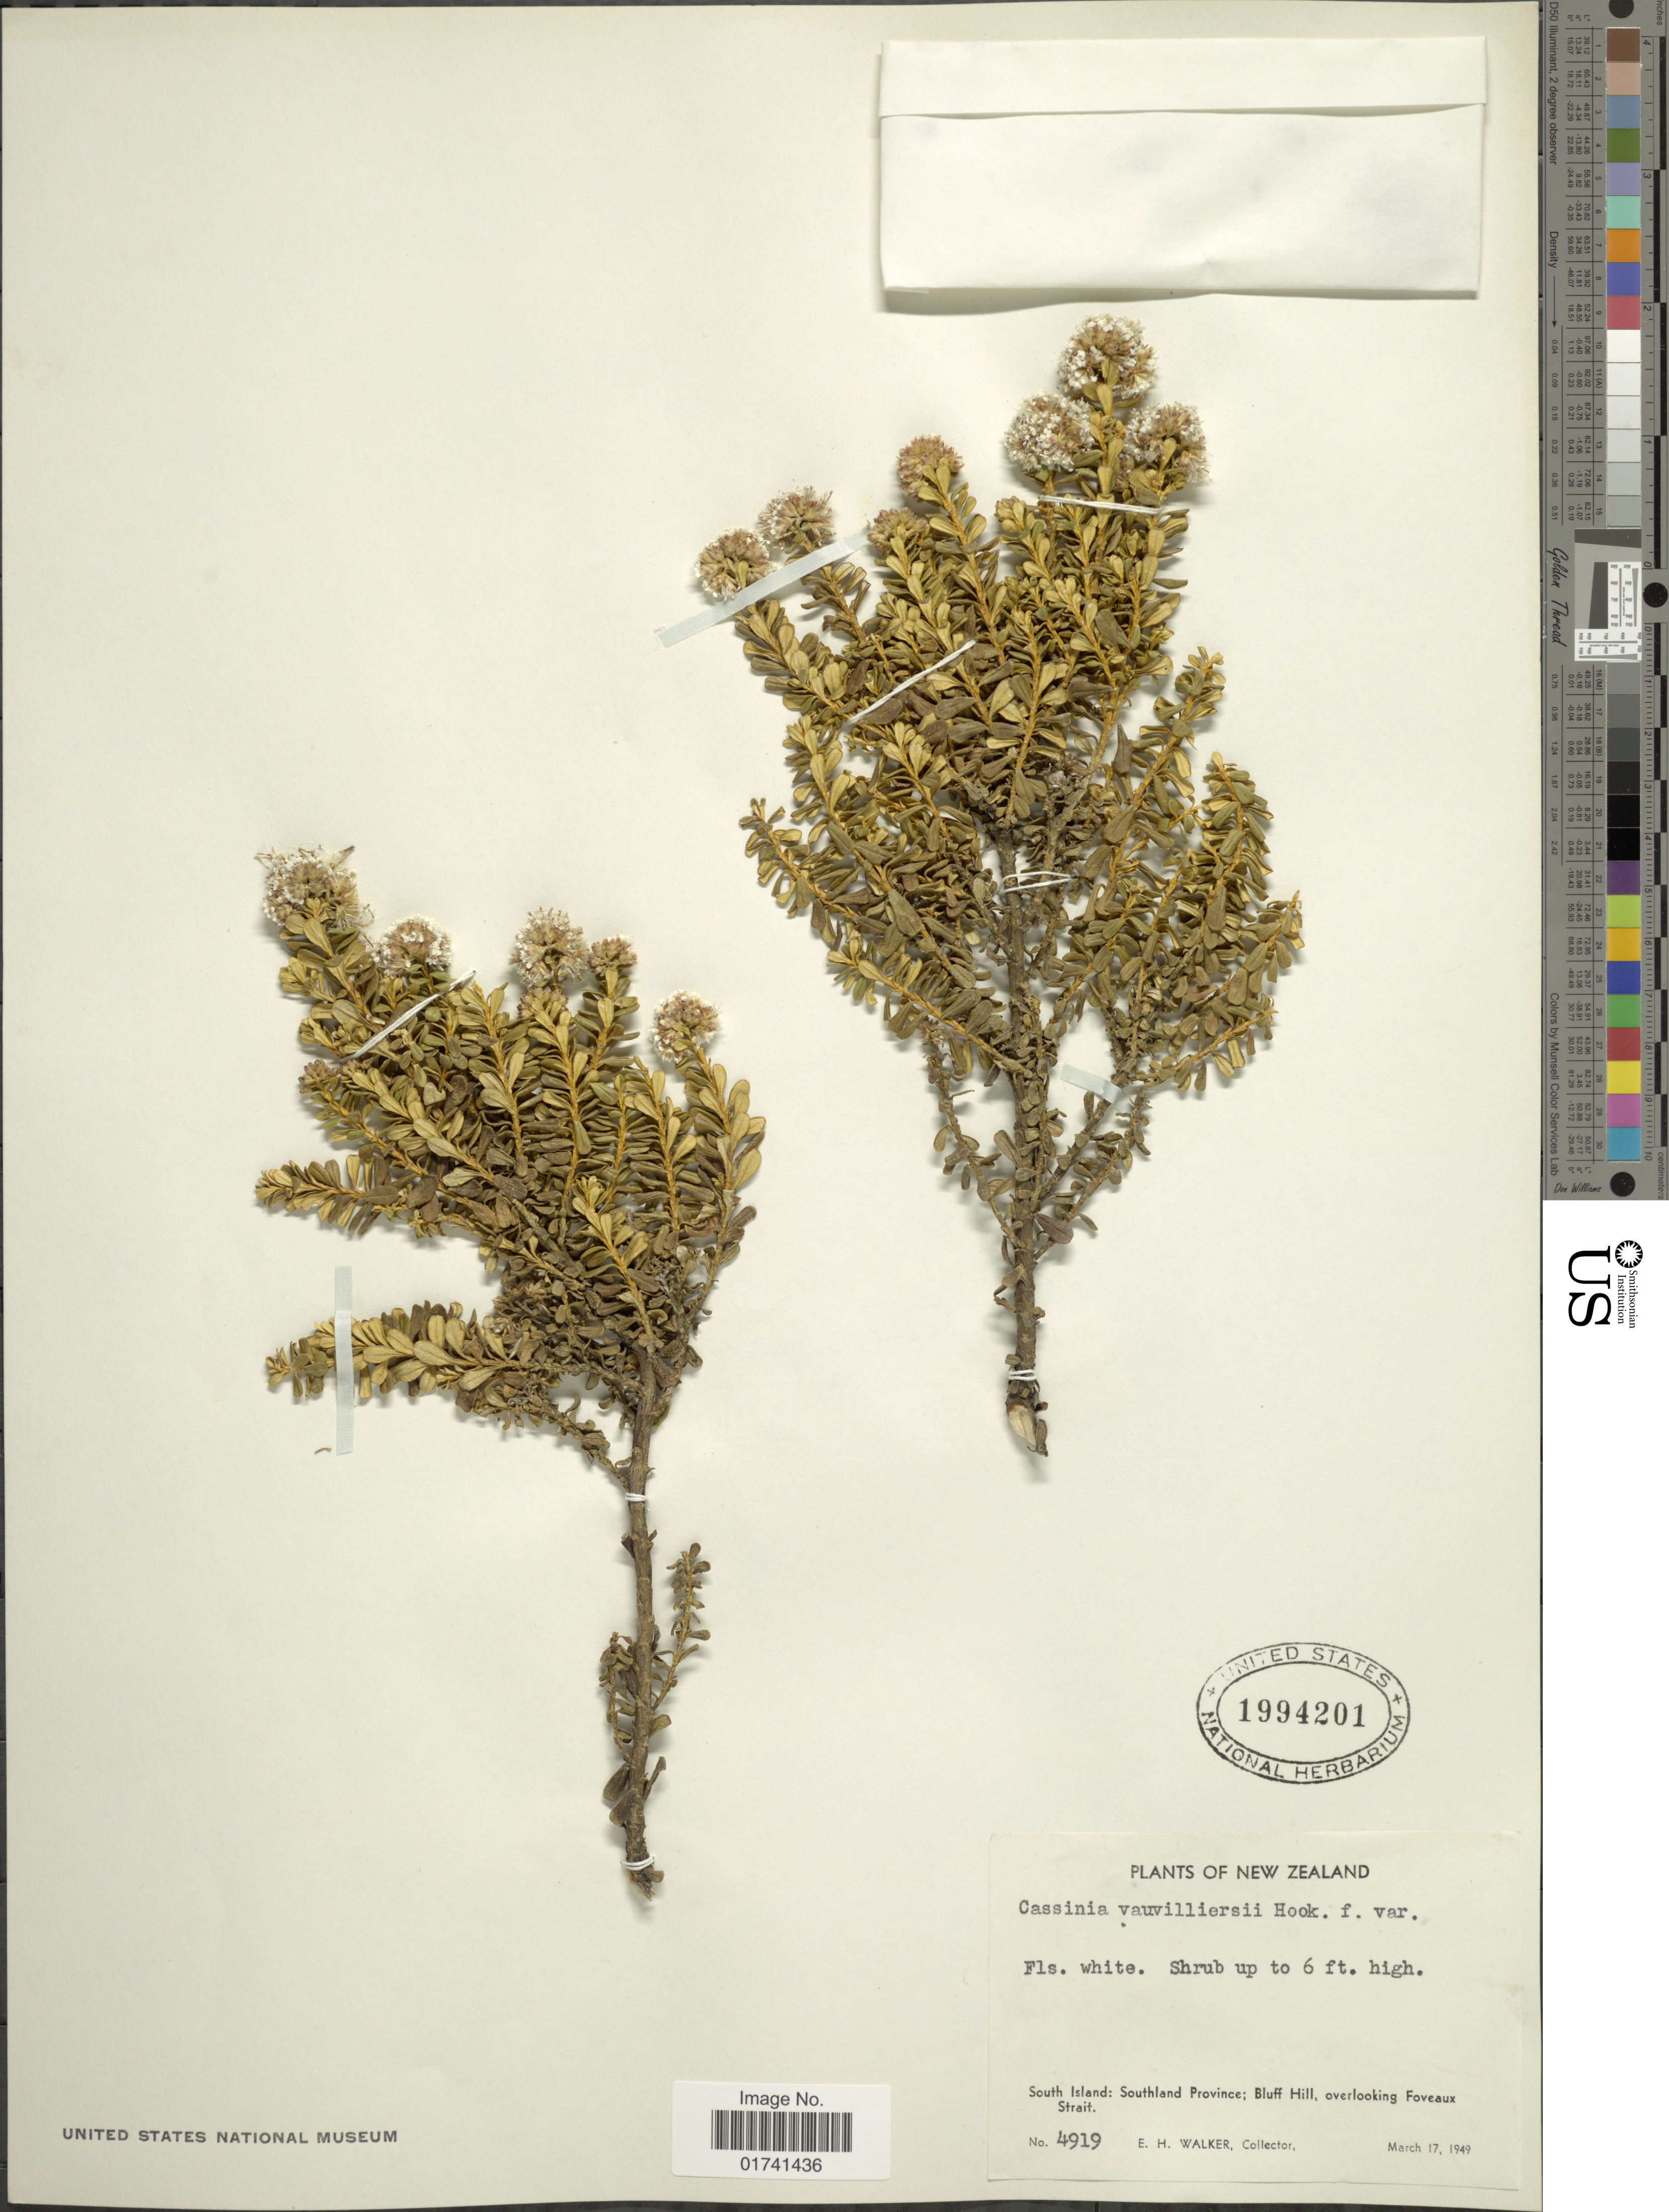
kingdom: Plantae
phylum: Tracheophyta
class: Magnoliopsida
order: Asterales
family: Asteraceae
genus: Cassinia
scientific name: Cassinia vauvilliersii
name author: Hook. f.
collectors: E. H. Walker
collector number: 4919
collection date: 1949-03-17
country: New Zealand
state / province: Southland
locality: South Island; Bluff Hill, overlooking Foveaux Strait.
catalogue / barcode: US 1994201